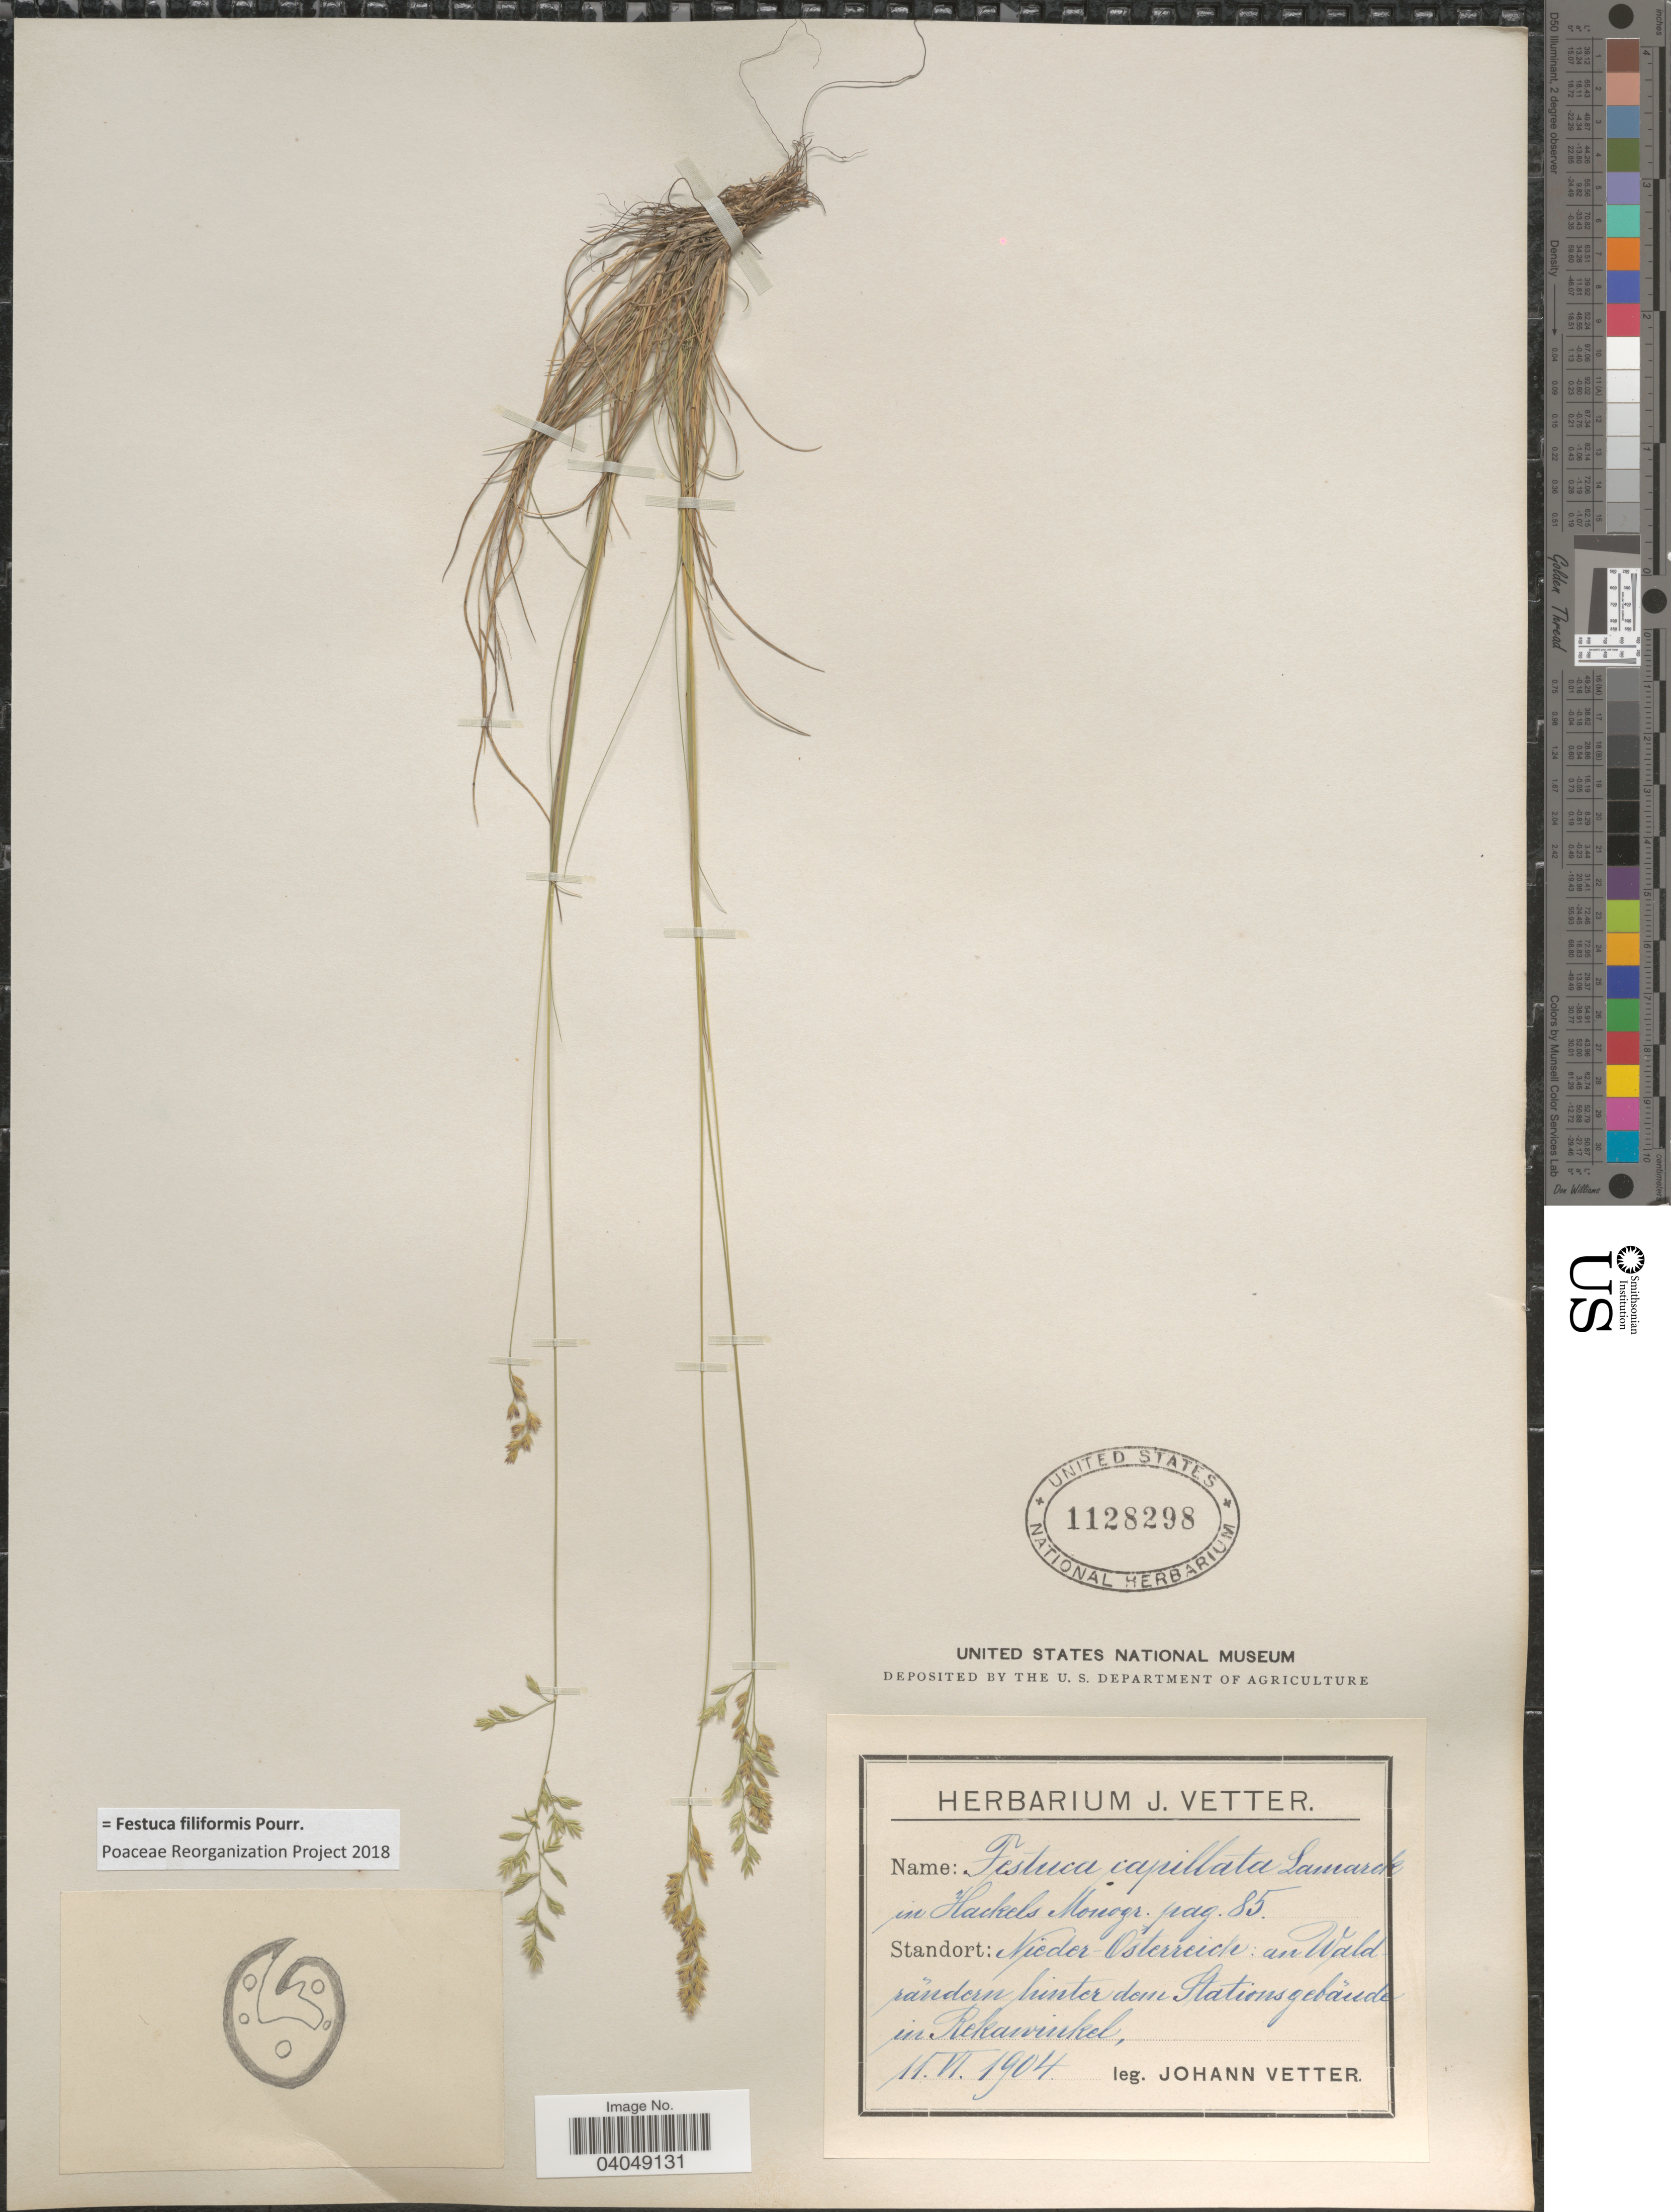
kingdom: Plantae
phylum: Tracheophyta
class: Liliopsida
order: Poales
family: Poaceae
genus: Festuca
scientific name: Festuca filiformis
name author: Pourr.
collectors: J. Vetter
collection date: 1904-06-11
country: Austria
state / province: Niederosterreich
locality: An Waldrändern hinter dem Stationsgebäude in Rekawinkel.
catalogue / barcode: US 1128298